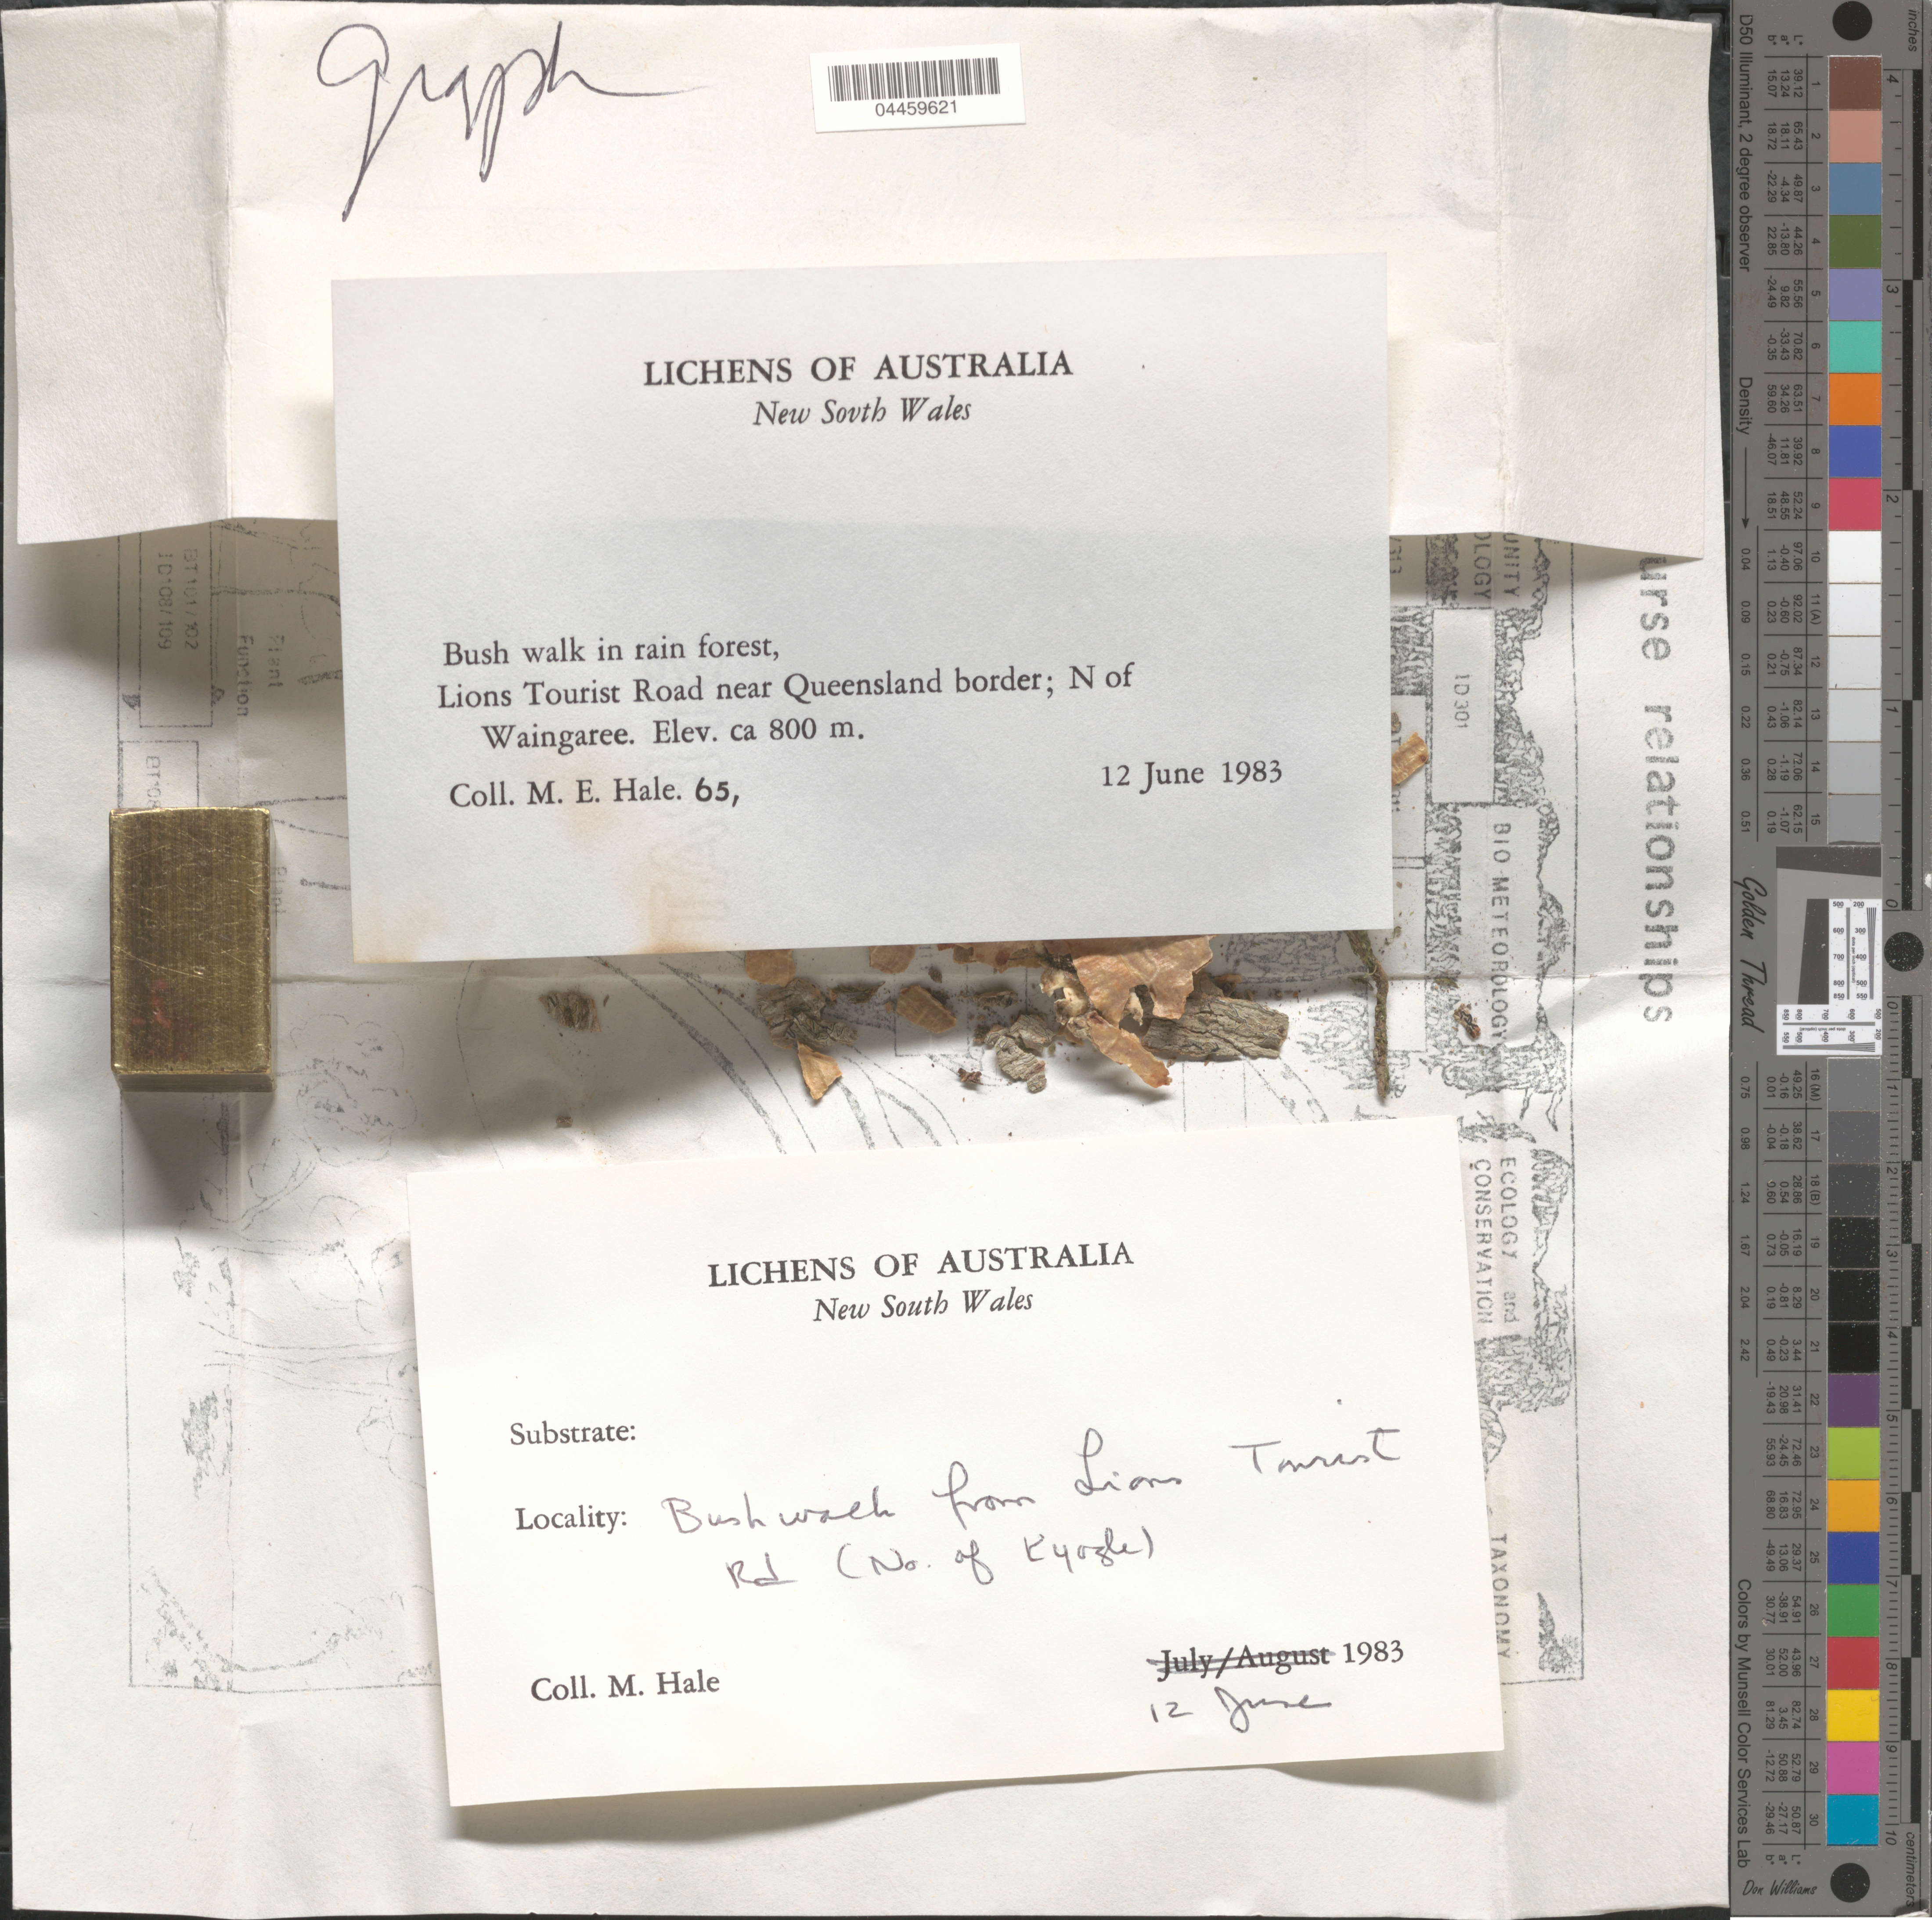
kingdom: Fungi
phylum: Ascomycota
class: Lecanoromycetes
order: Ostropales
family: Graphidaceae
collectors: M. Hale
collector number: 65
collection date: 1983-06-12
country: Australia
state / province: New South Wales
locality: Lions Tourist Road near Queensland border; N of Waingaree. Bushwalk from Lions Toorist Rd. (No of Kyogle).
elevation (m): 800